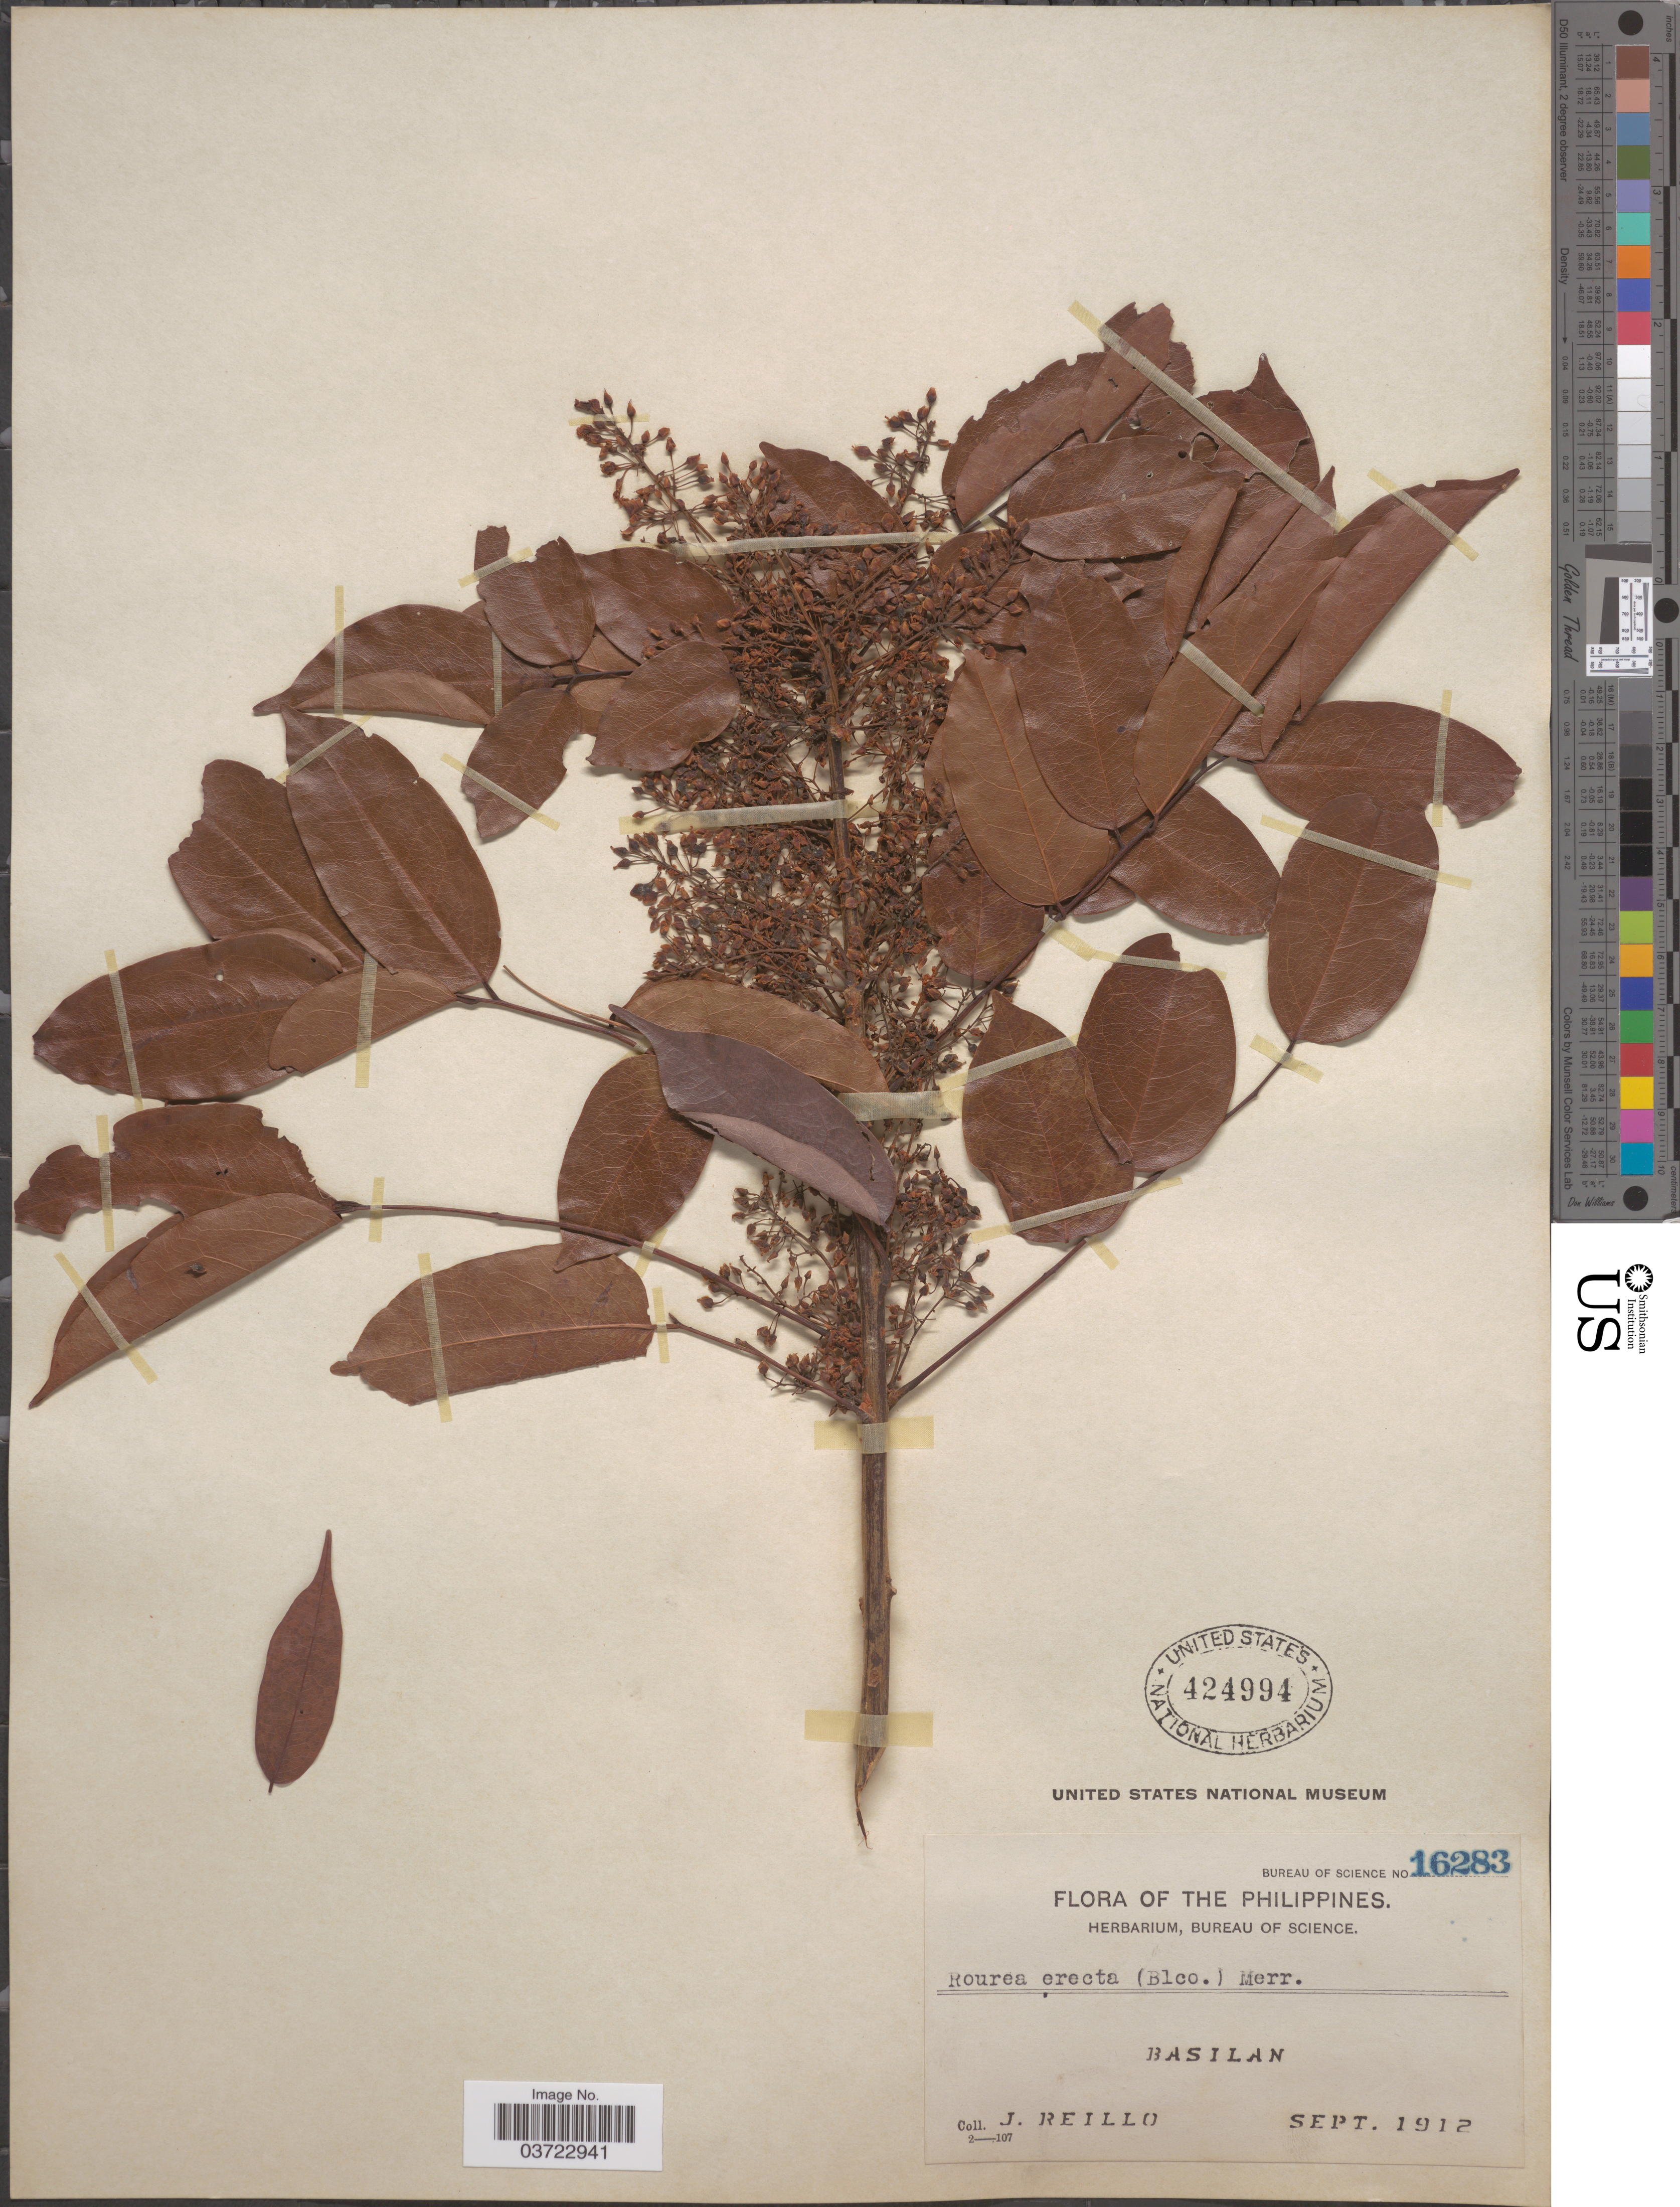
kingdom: Plantae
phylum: Tracheophyta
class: Magnoliopsida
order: Oxalidales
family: Connaraceae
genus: Rourea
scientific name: Rourea erecta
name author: (Blanco) Merr.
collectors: J. Reillo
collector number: Bureau of Science 16283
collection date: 1912-09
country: Philippines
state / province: Muslim Mindanao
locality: Basilan.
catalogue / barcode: US 424994